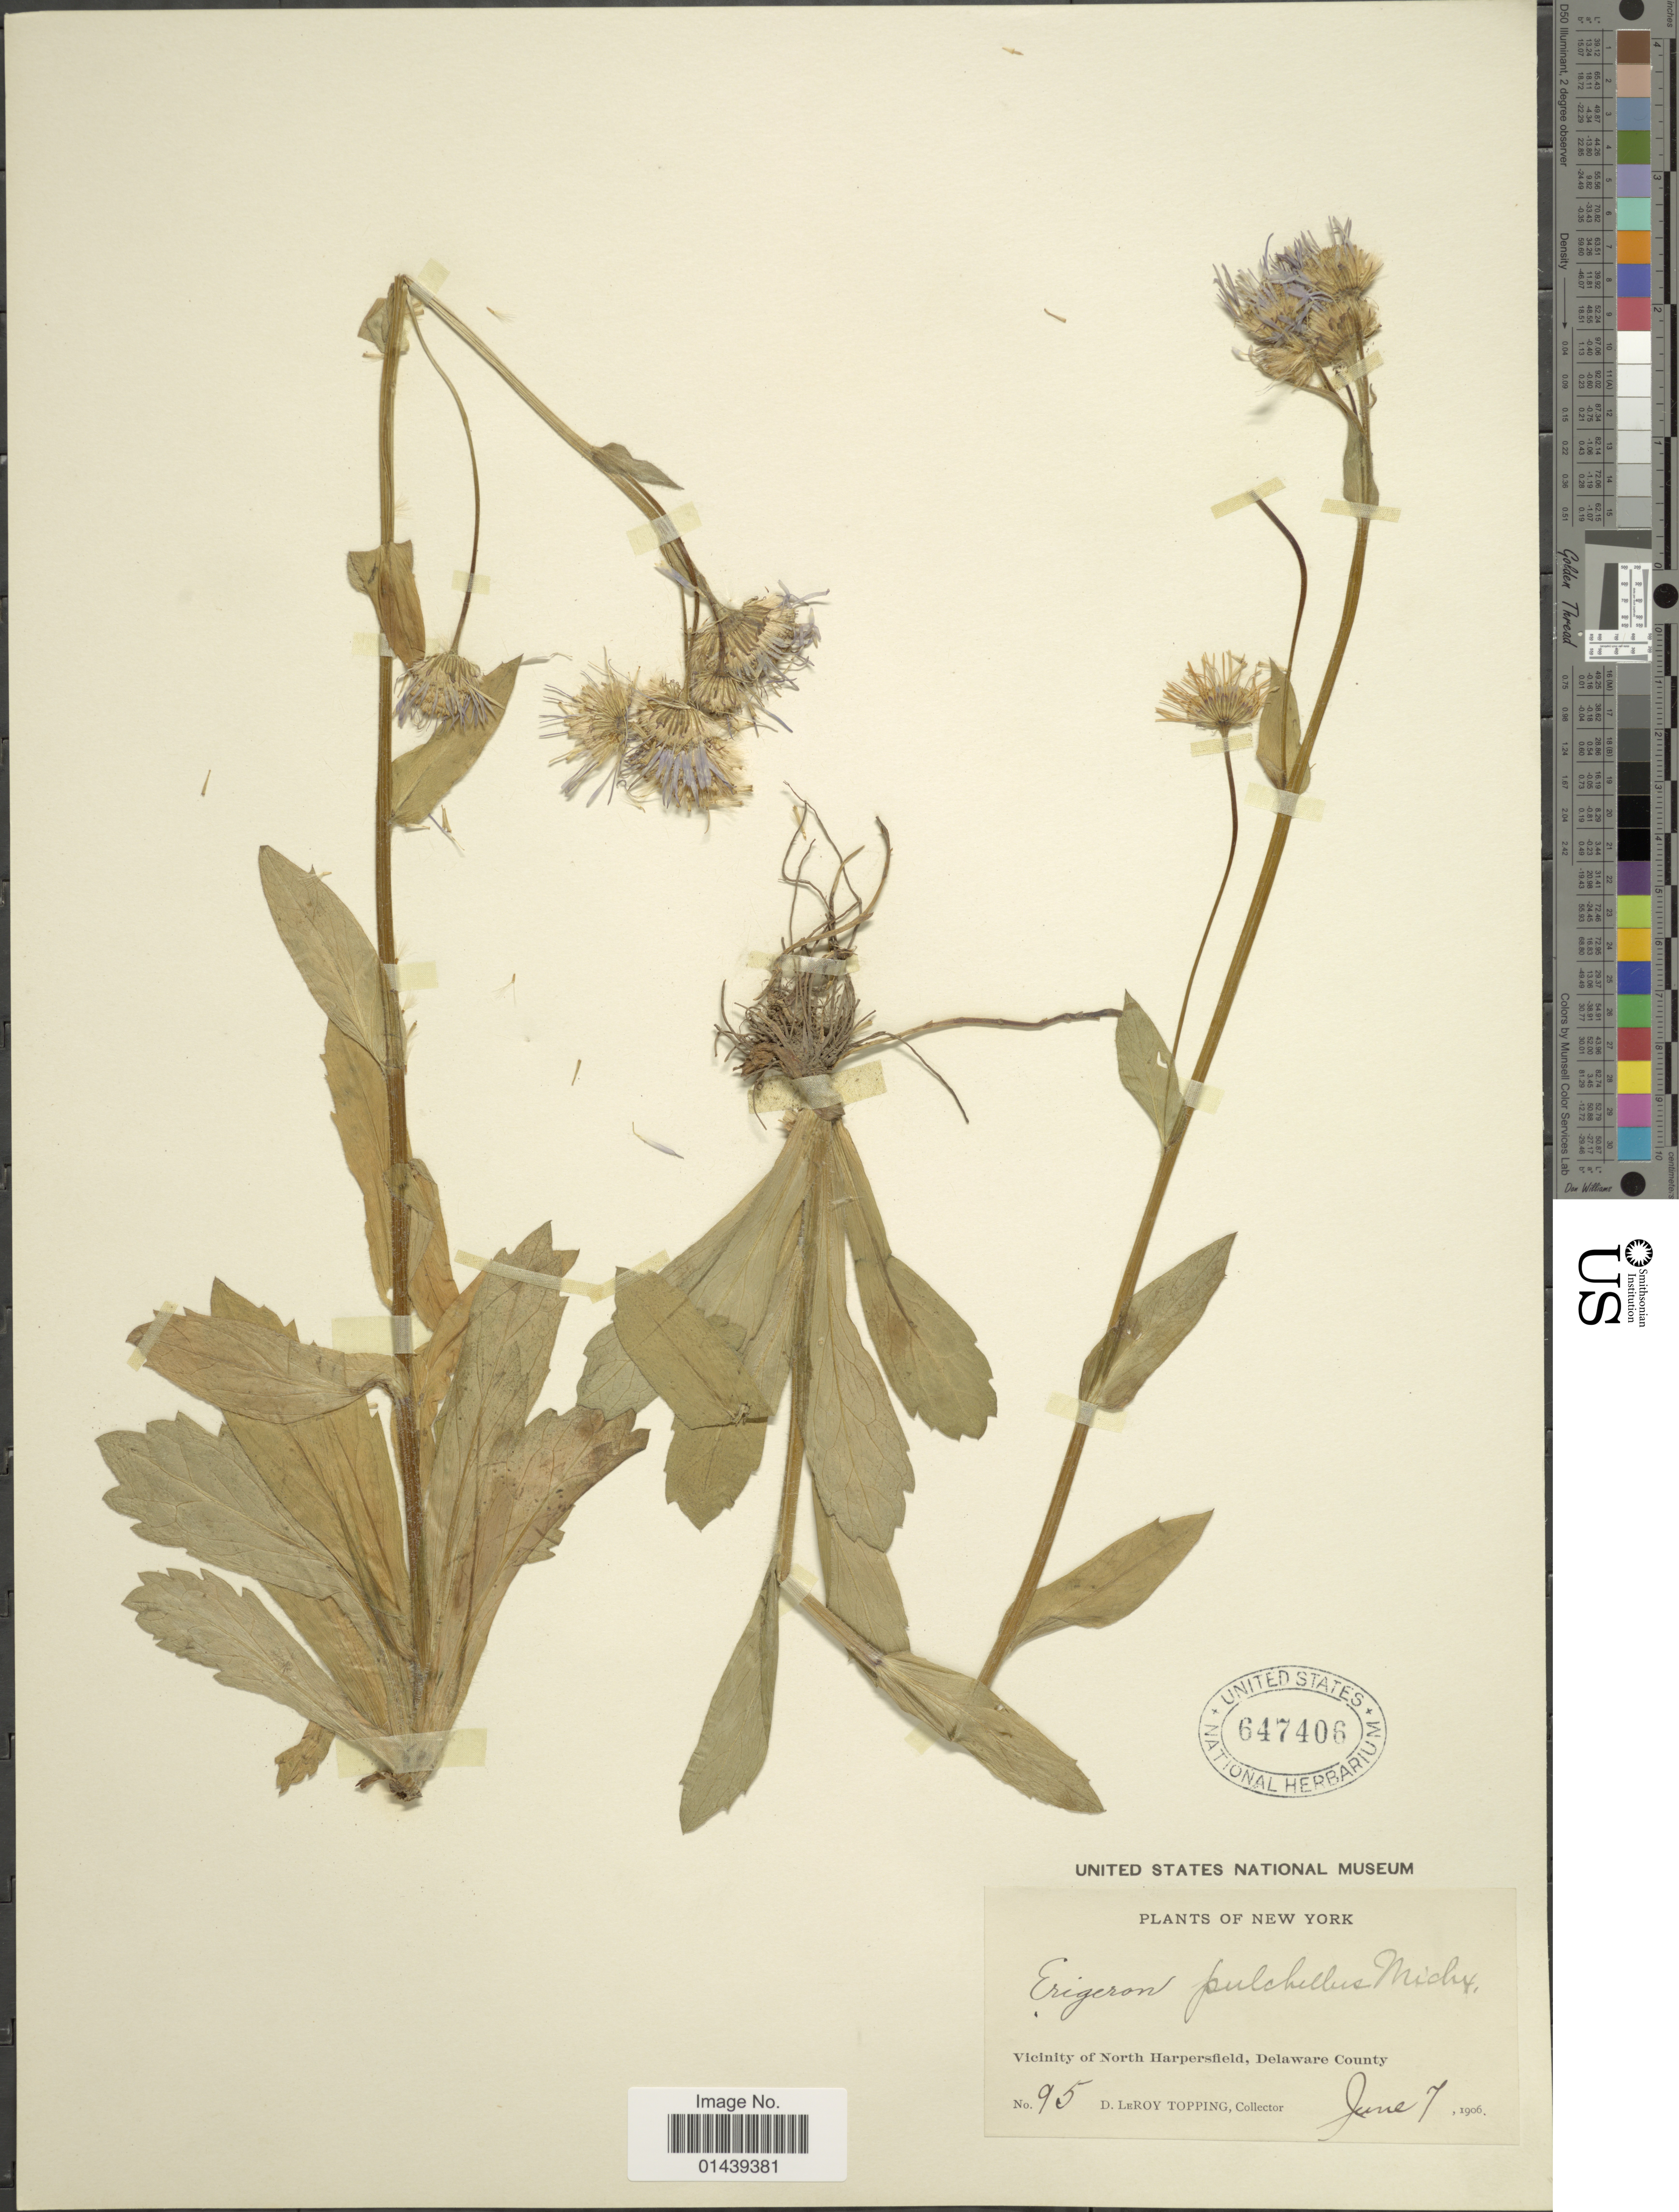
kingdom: Plantae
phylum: Tracheophyta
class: Magnoliopsida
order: Asterales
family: Asteraceae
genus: Erigeron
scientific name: Erigeron pulchellus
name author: Michx.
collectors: D. L. Topping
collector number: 95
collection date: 1906-06-07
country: United States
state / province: New York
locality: Vicinity of North Harpersfield, Delaware County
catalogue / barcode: US 647406